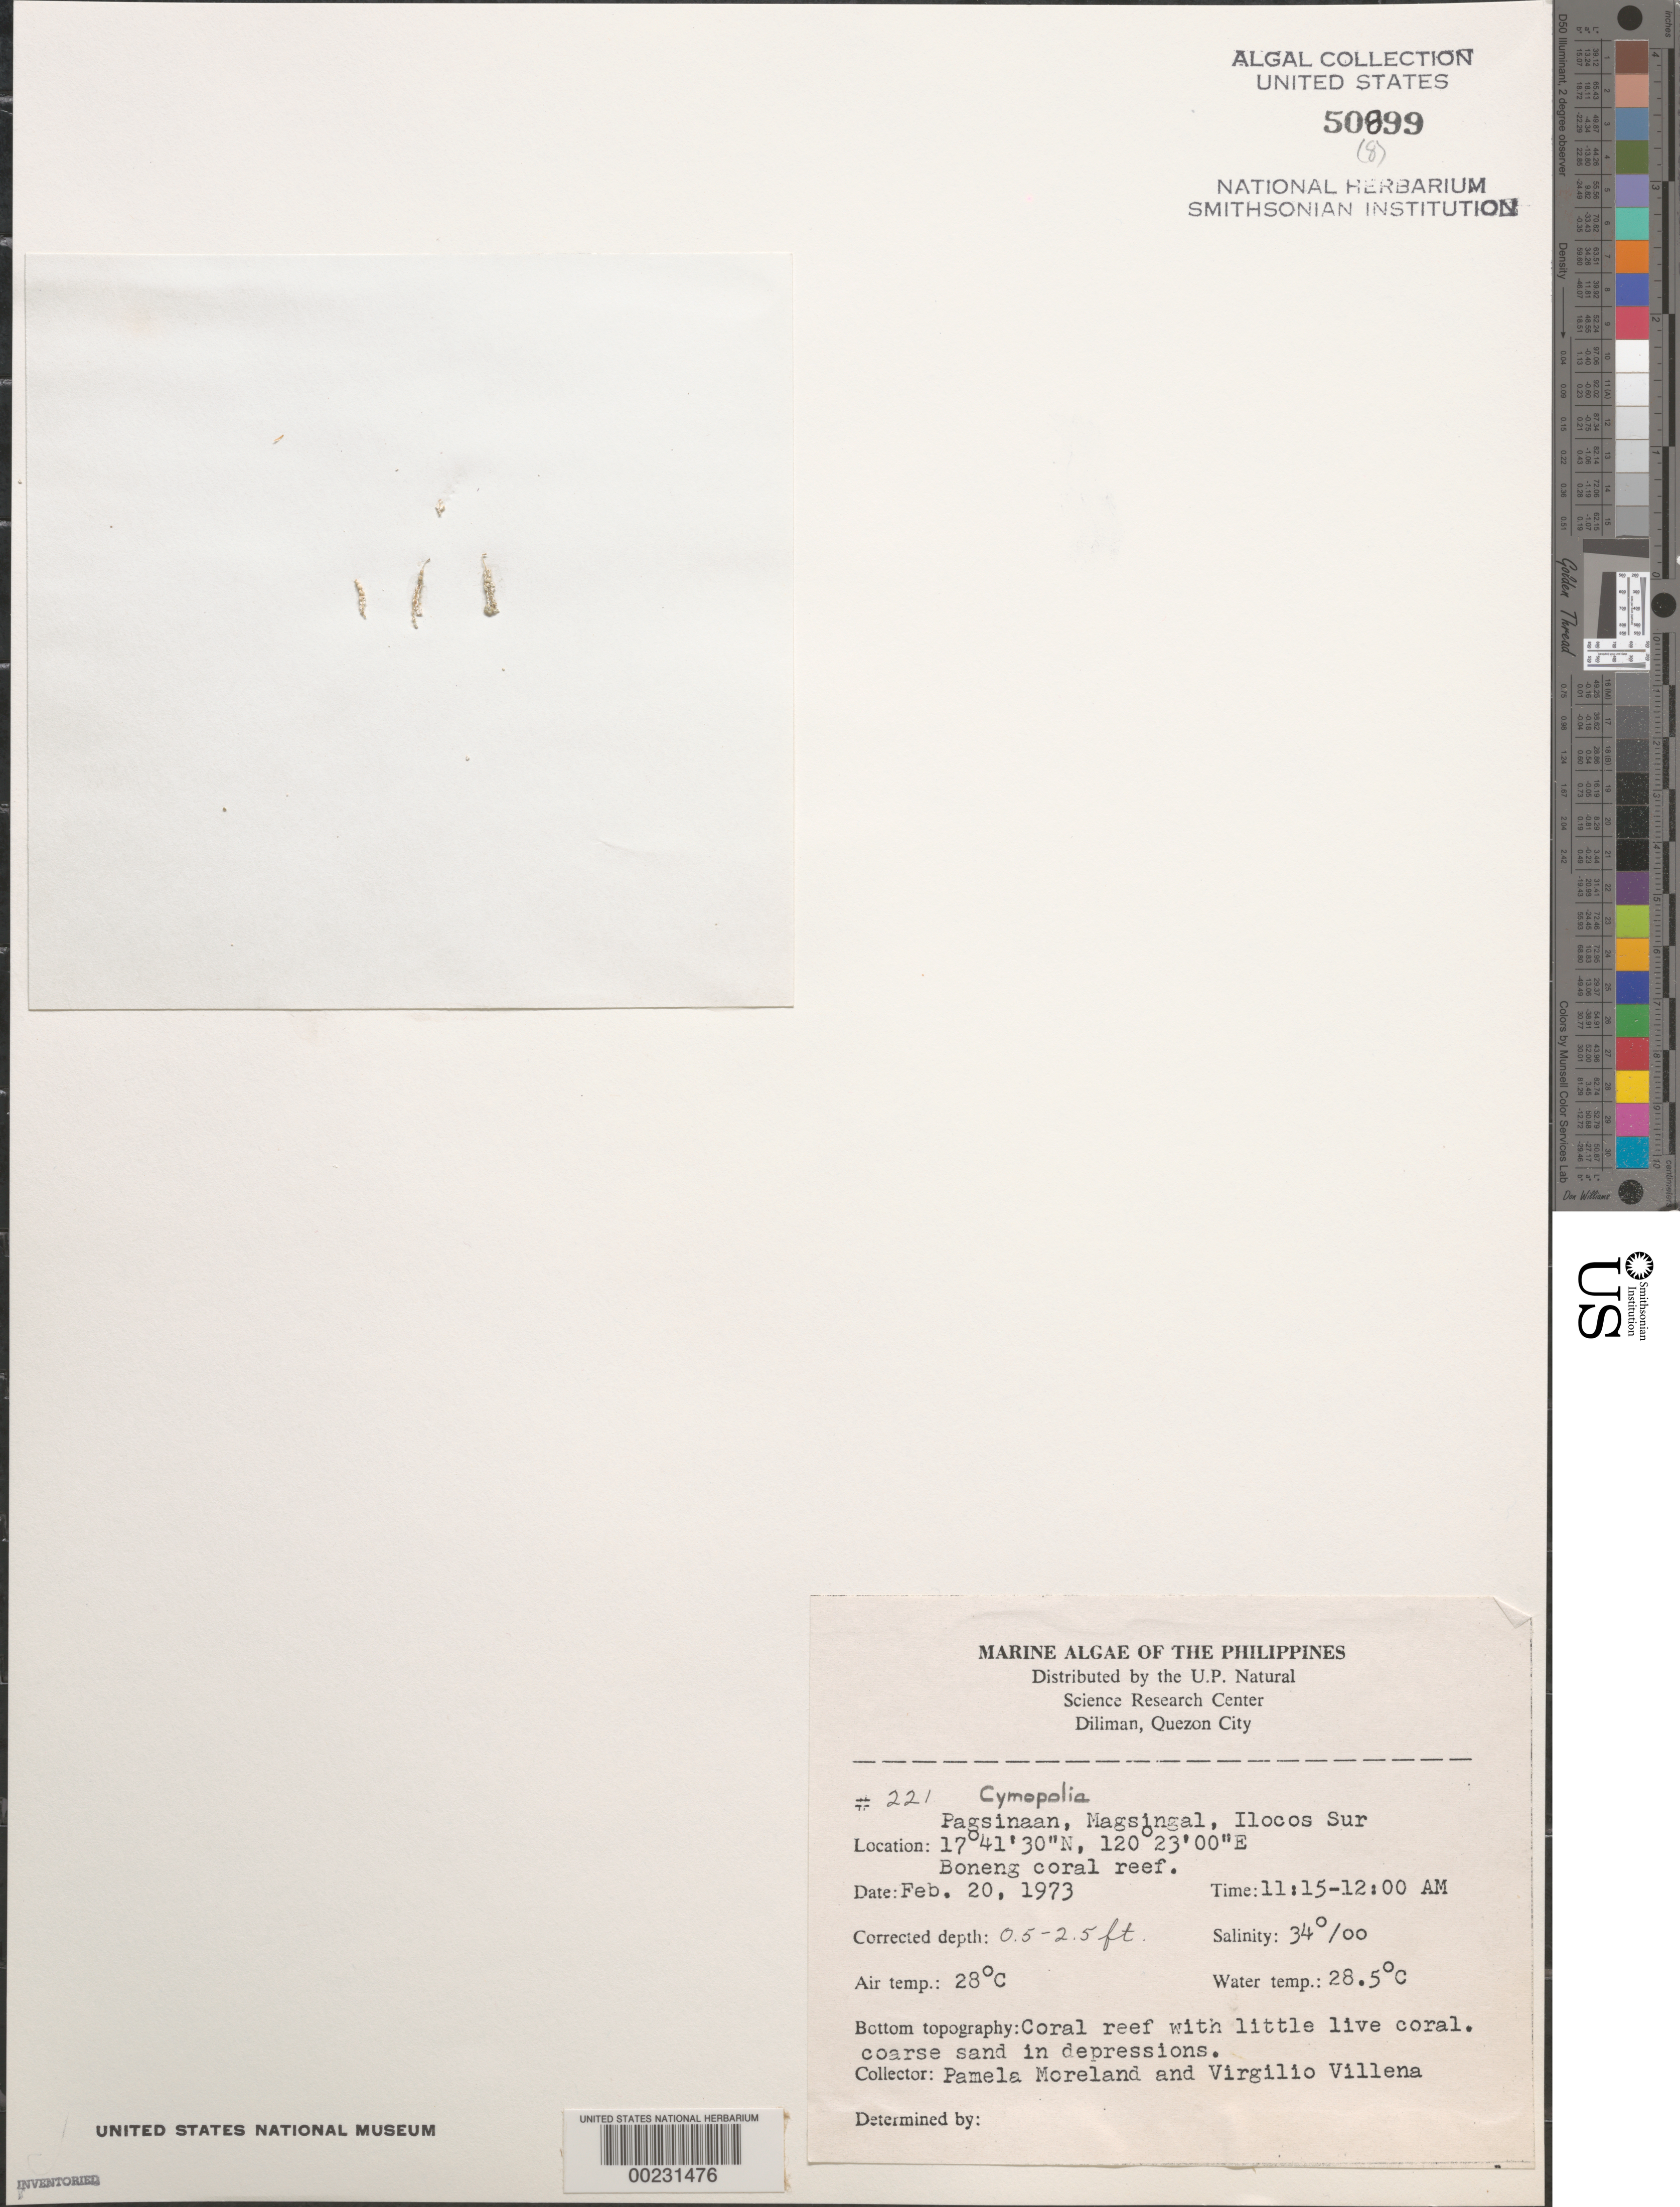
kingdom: Plantae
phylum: Chlorophyta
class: Ulvophyceae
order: Dasycladales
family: Dasycladaceae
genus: Cymopolia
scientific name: Cymopolia sp.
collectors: P. Moreland & V. Villena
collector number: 221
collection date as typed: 20 Feb 1973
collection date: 1973-02-20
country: Philippines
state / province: Ilocos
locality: Magsingal, ilocos sur, pagsinaan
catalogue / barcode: US 50899